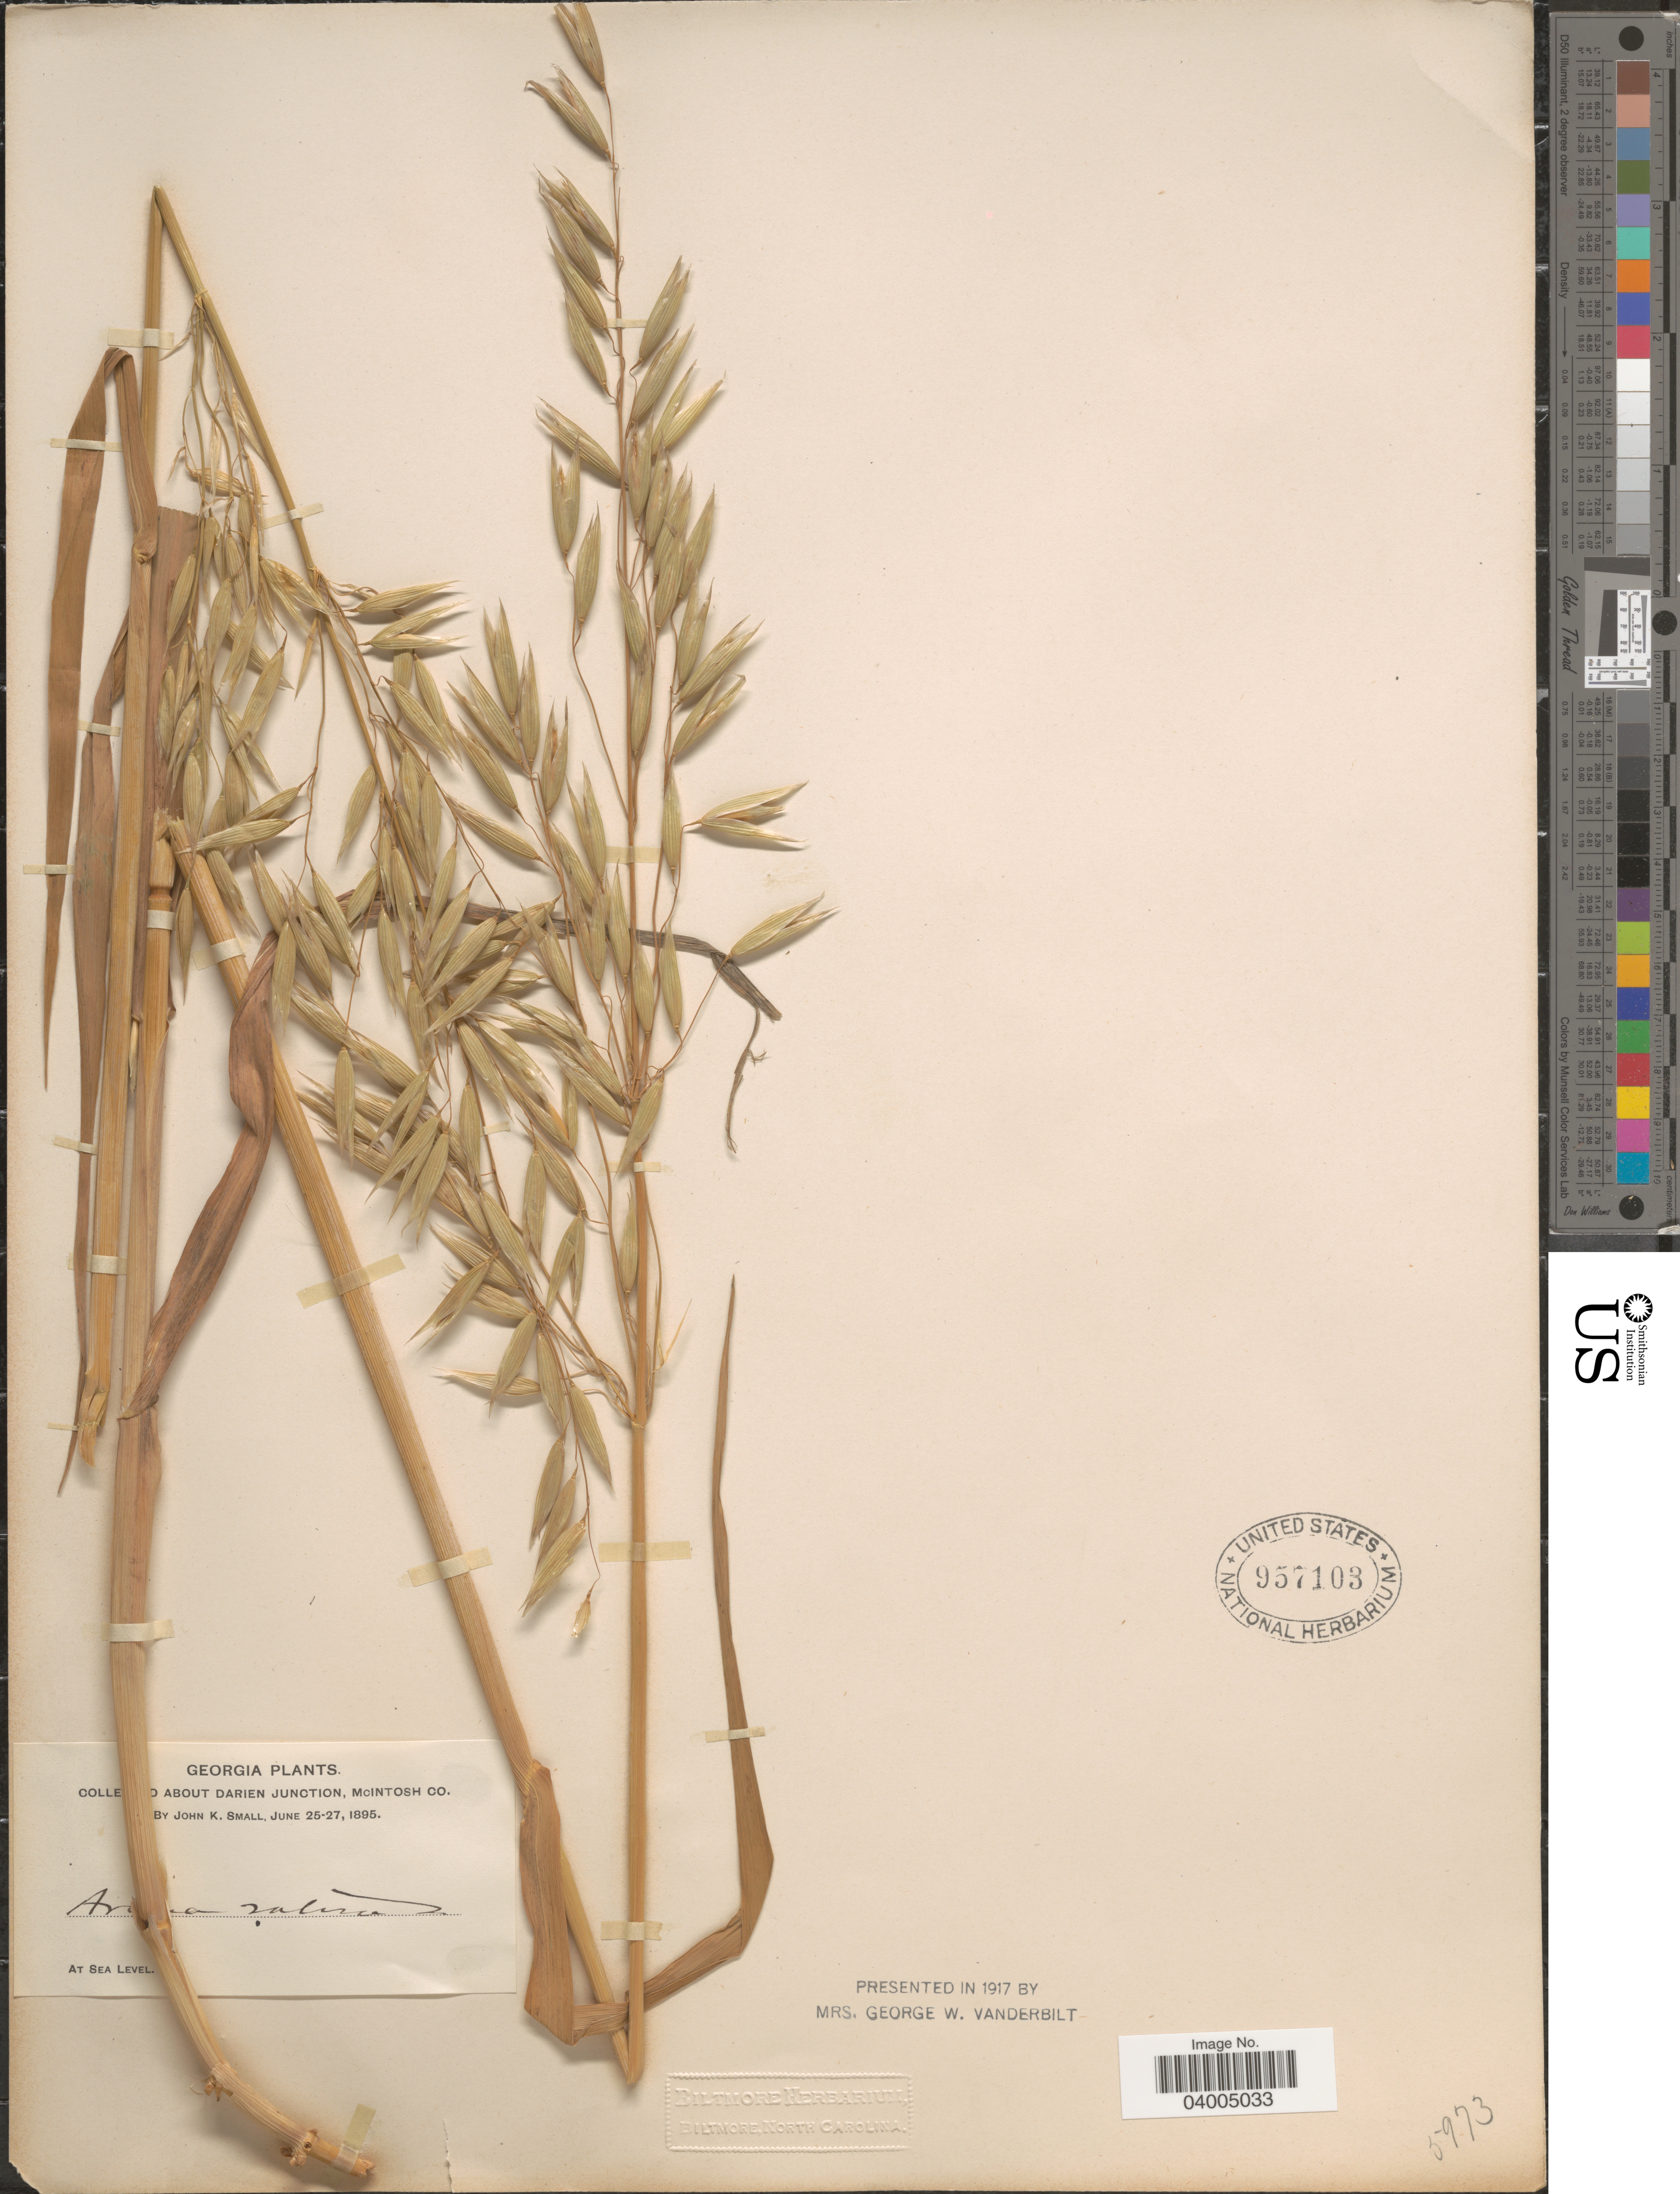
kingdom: Plantae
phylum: Tracheophyta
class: Liliopsida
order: Poales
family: Poaceae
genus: Avena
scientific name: Avena sativa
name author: L.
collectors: J. K. Small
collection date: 1895-06-25/1895-06-27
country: United States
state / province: Georgia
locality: About Darien Junction, McIntosh Co.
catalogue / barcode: US 957103